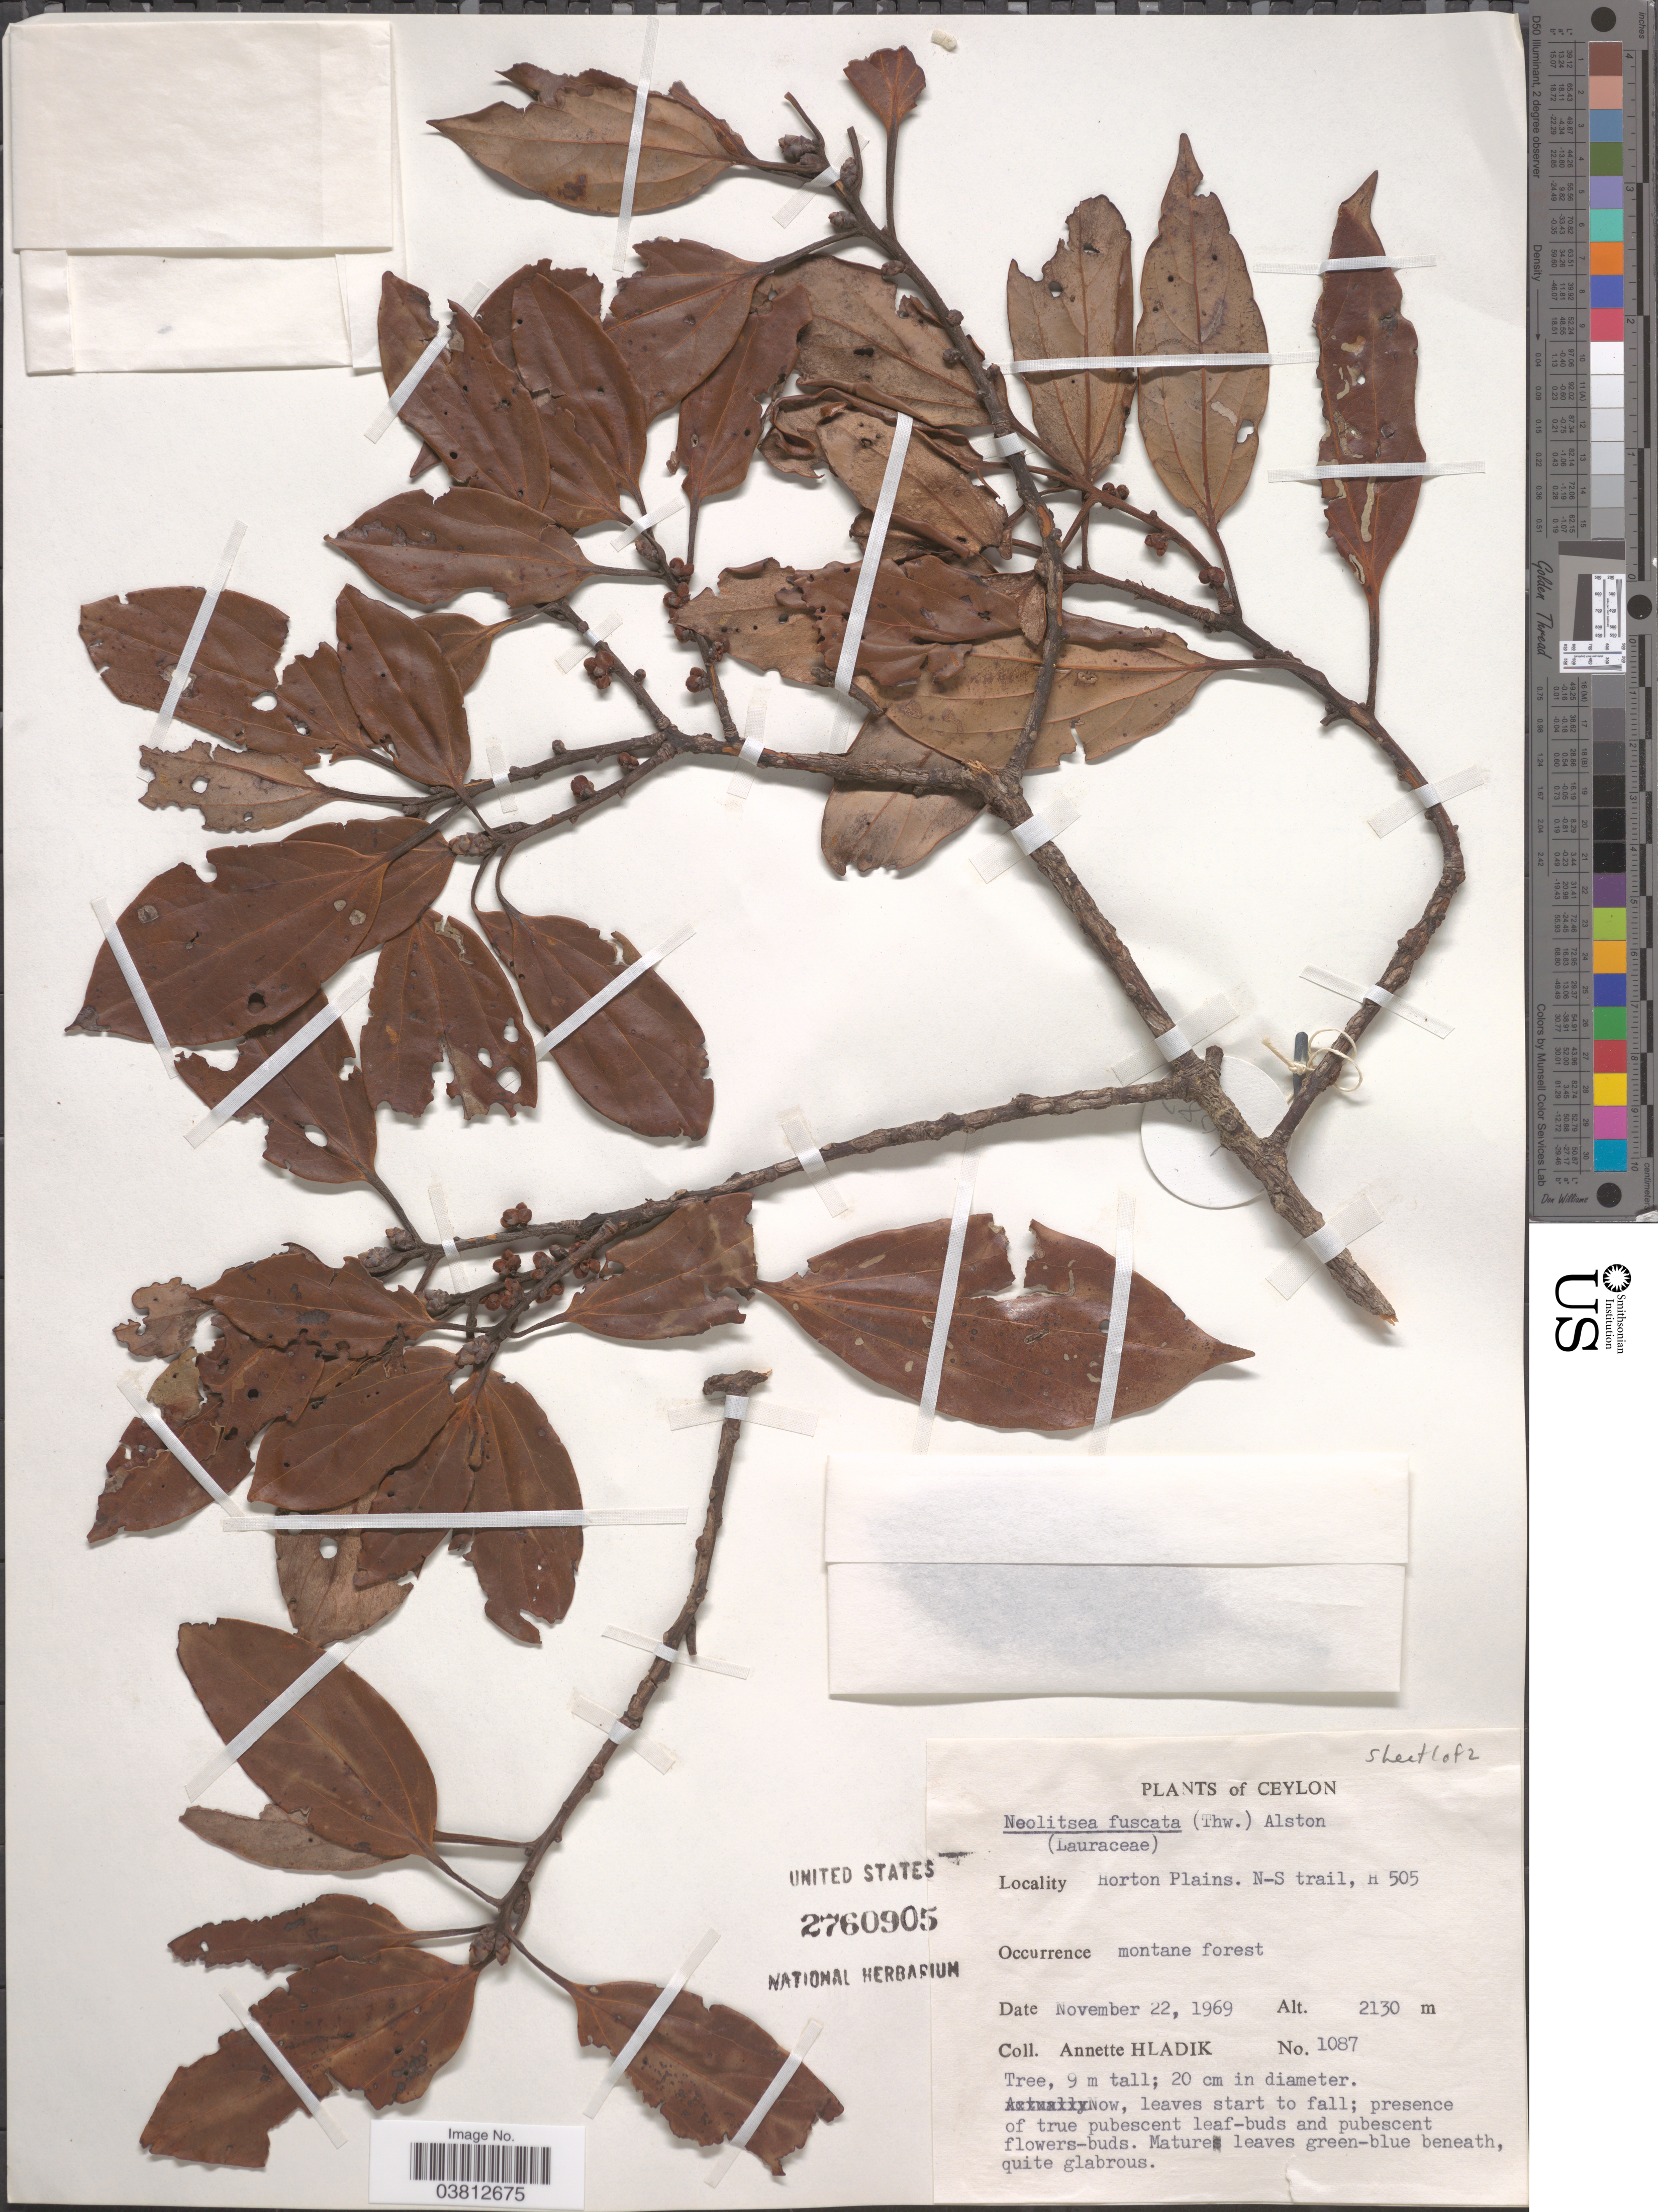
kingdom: Plantae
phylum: Tracheophyta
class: Magnoliopsida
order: Laurales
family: Lauraceae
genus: Neolitsea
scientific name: Neolitsea fuscata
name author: (Thwaites) Alston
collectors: A. Hladik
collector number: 1087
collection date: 1969-11-22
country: Sri Lanka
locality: Ceylon. Horton Plains. N-S trail, H 505.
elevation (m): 2130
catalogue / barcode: US 2760905